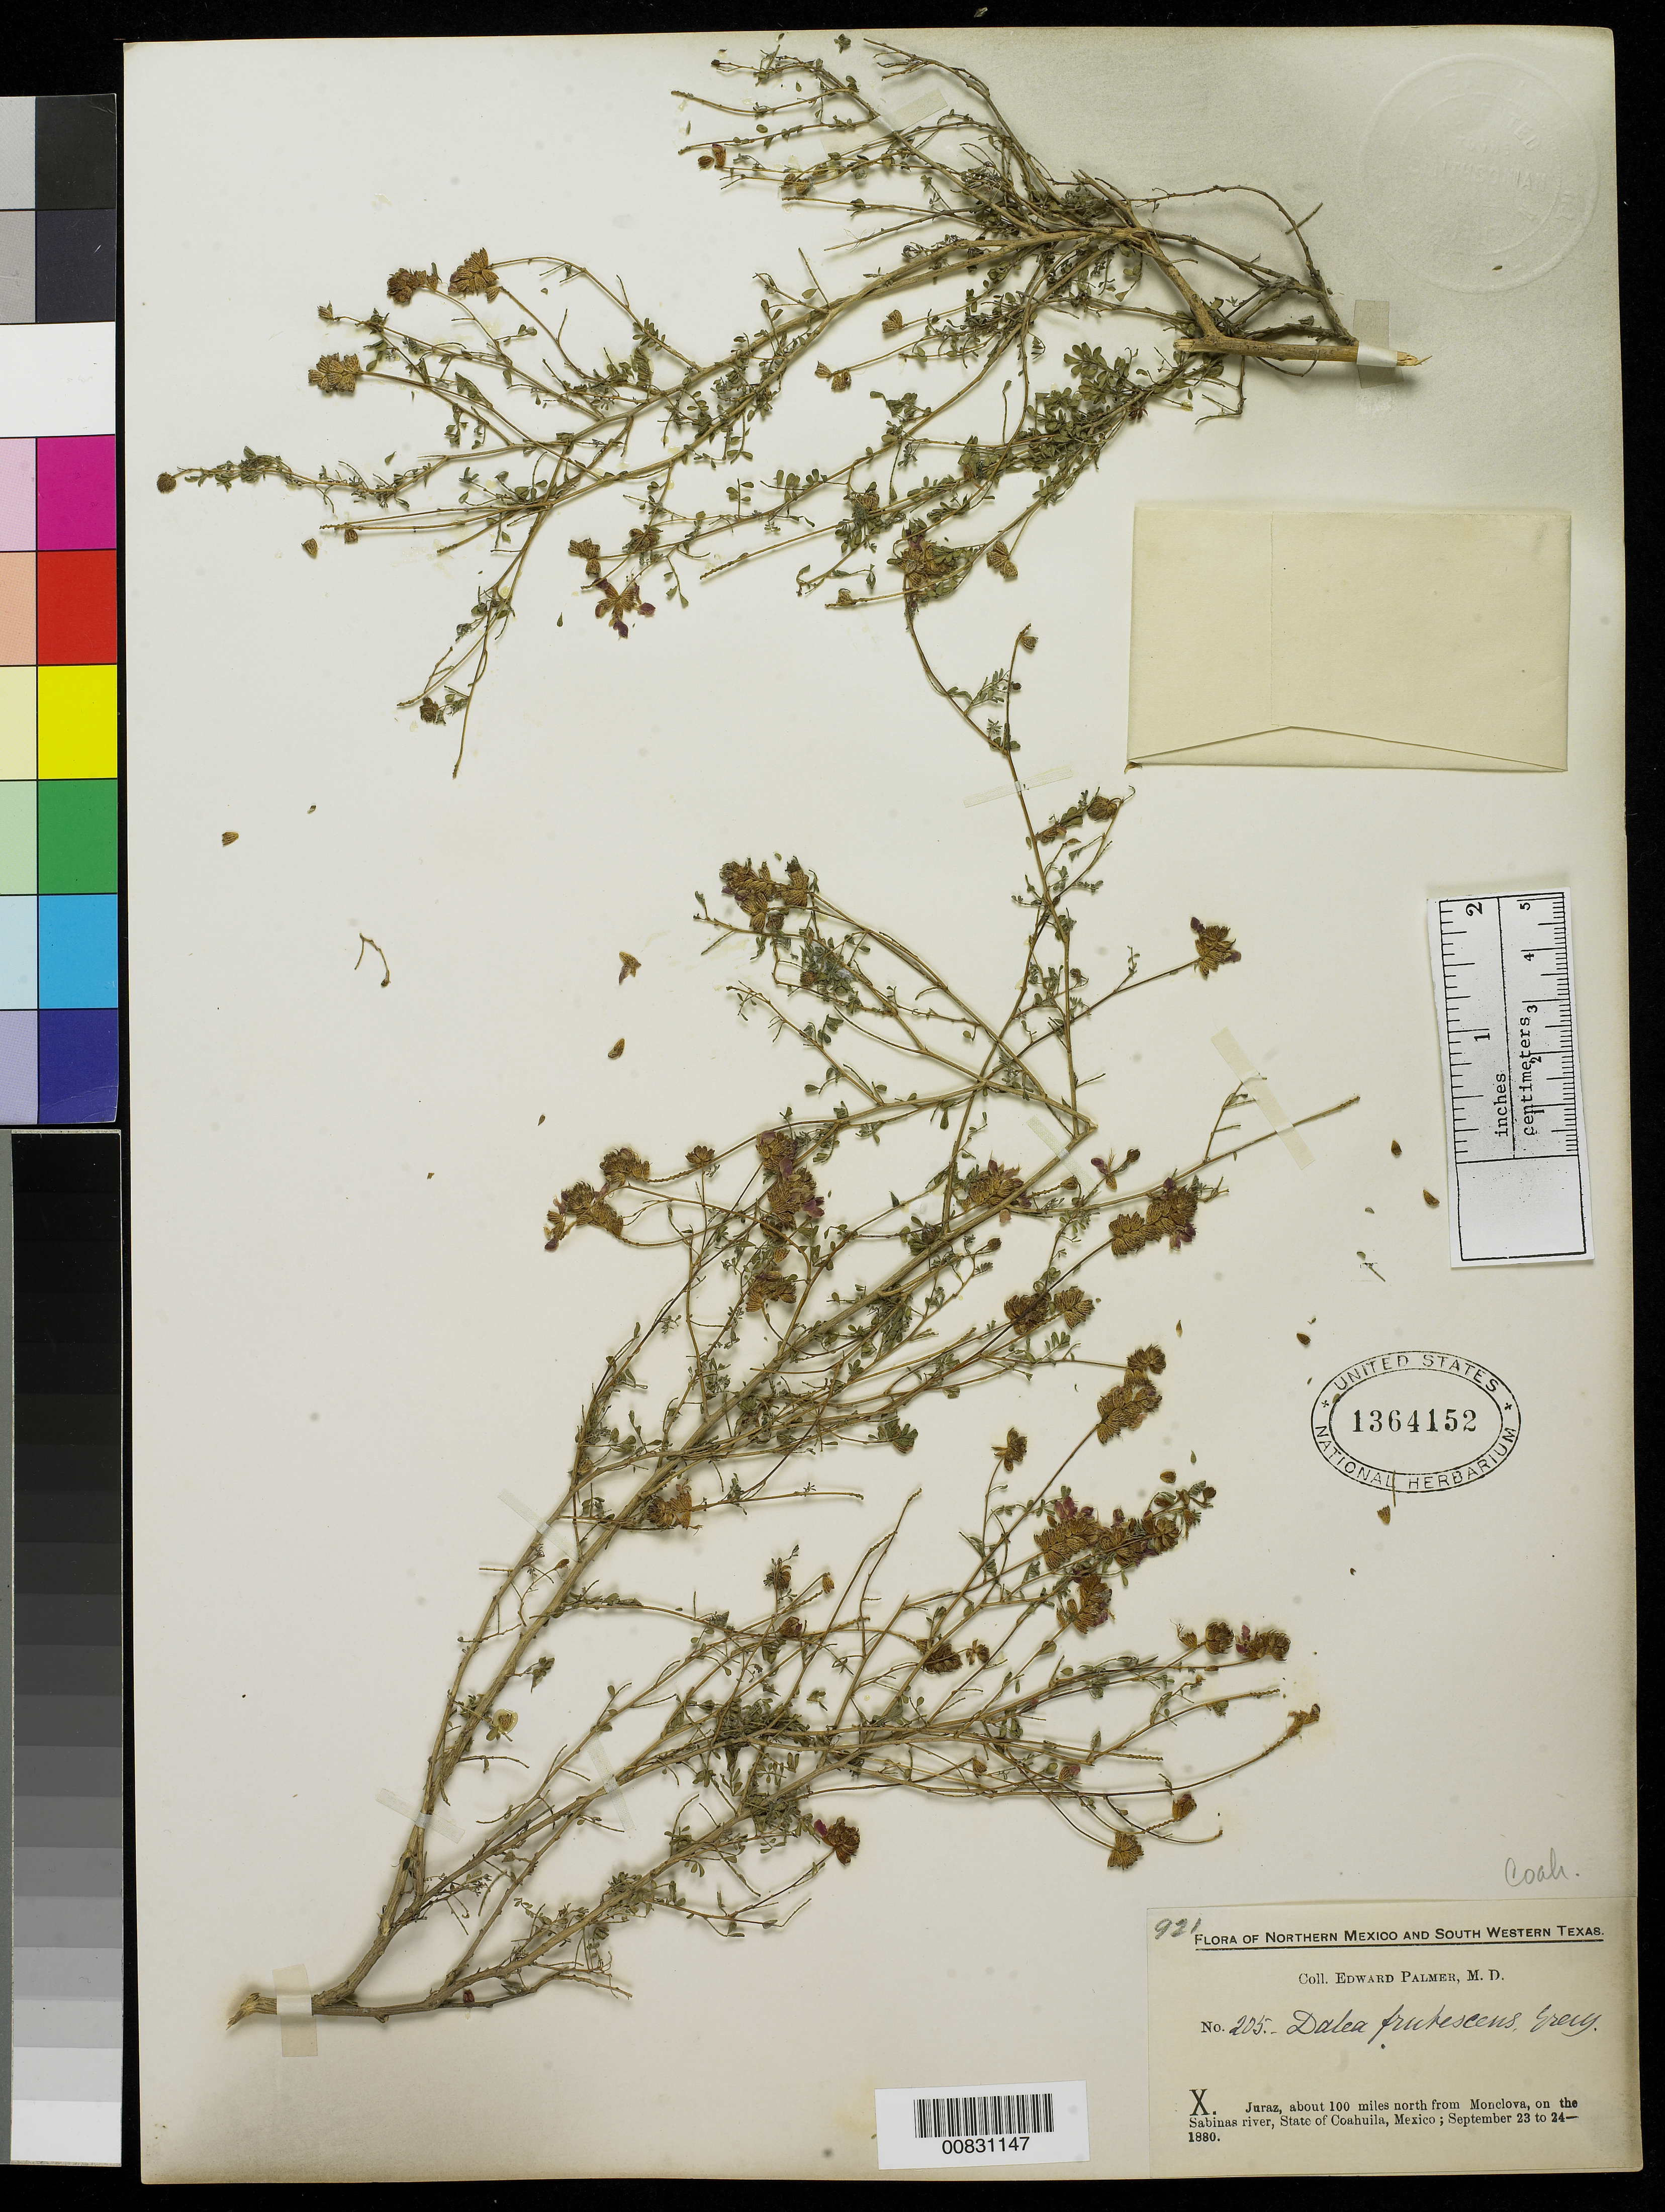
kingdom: Plantae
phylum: Tracheophyta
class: Magnoliopsida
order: Fabales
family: Fabaceae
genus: Dalea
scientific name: Dalea frutescens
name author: A. Gray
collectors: E. Palmer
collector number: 205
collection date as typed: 23 Sep 1880 to 24 Sep 1880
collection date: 1880-09-23/1880-09-24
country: Mexico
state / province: Coahuila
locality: X. Juraz, about 100 miles north of Monclova, on the Sabinas river, State of Coahuila.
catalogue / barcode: US 1364152